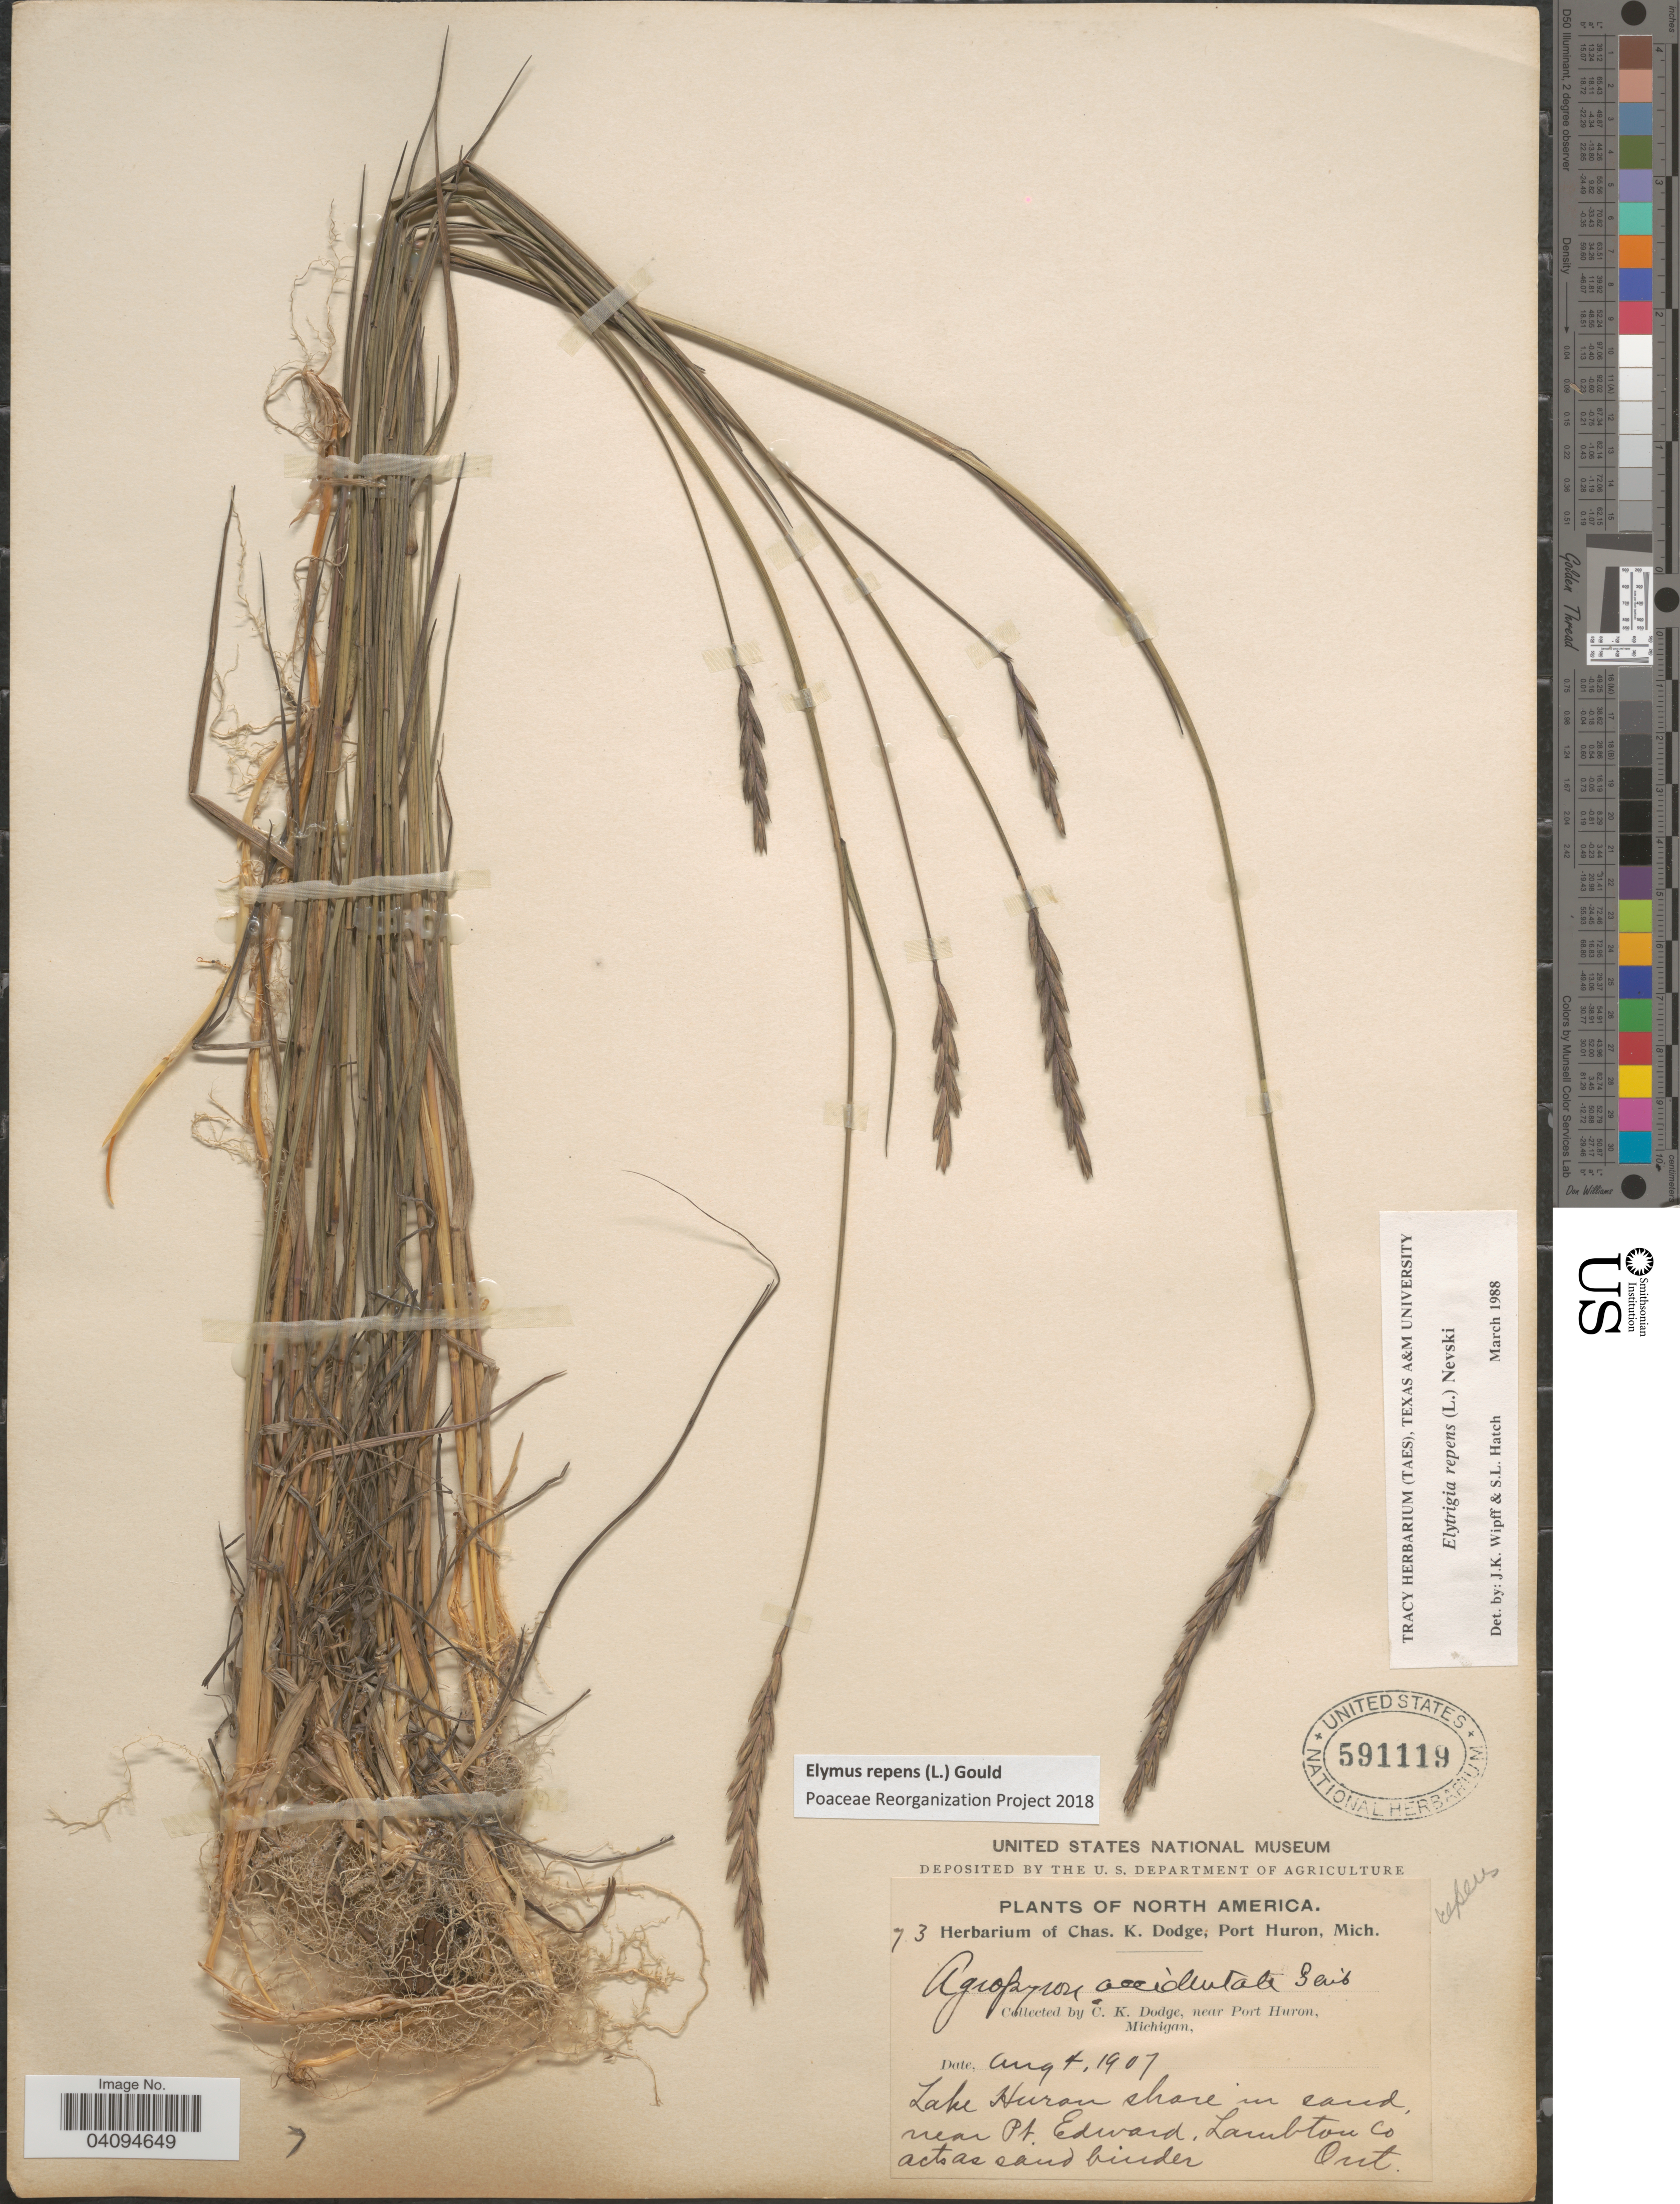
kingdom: Plantae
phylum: Tracheophyta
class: Liliopsida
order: Poales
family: Poaceae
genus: Elymus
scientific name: Elymus repens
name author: (L.) Gould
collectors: C. Dodge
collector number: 73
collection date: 1907-08-04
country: Canada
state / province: Ontario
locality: Lake Huron shore in sand, near Pt. Edward, lambton Co.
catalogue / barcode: US 591119